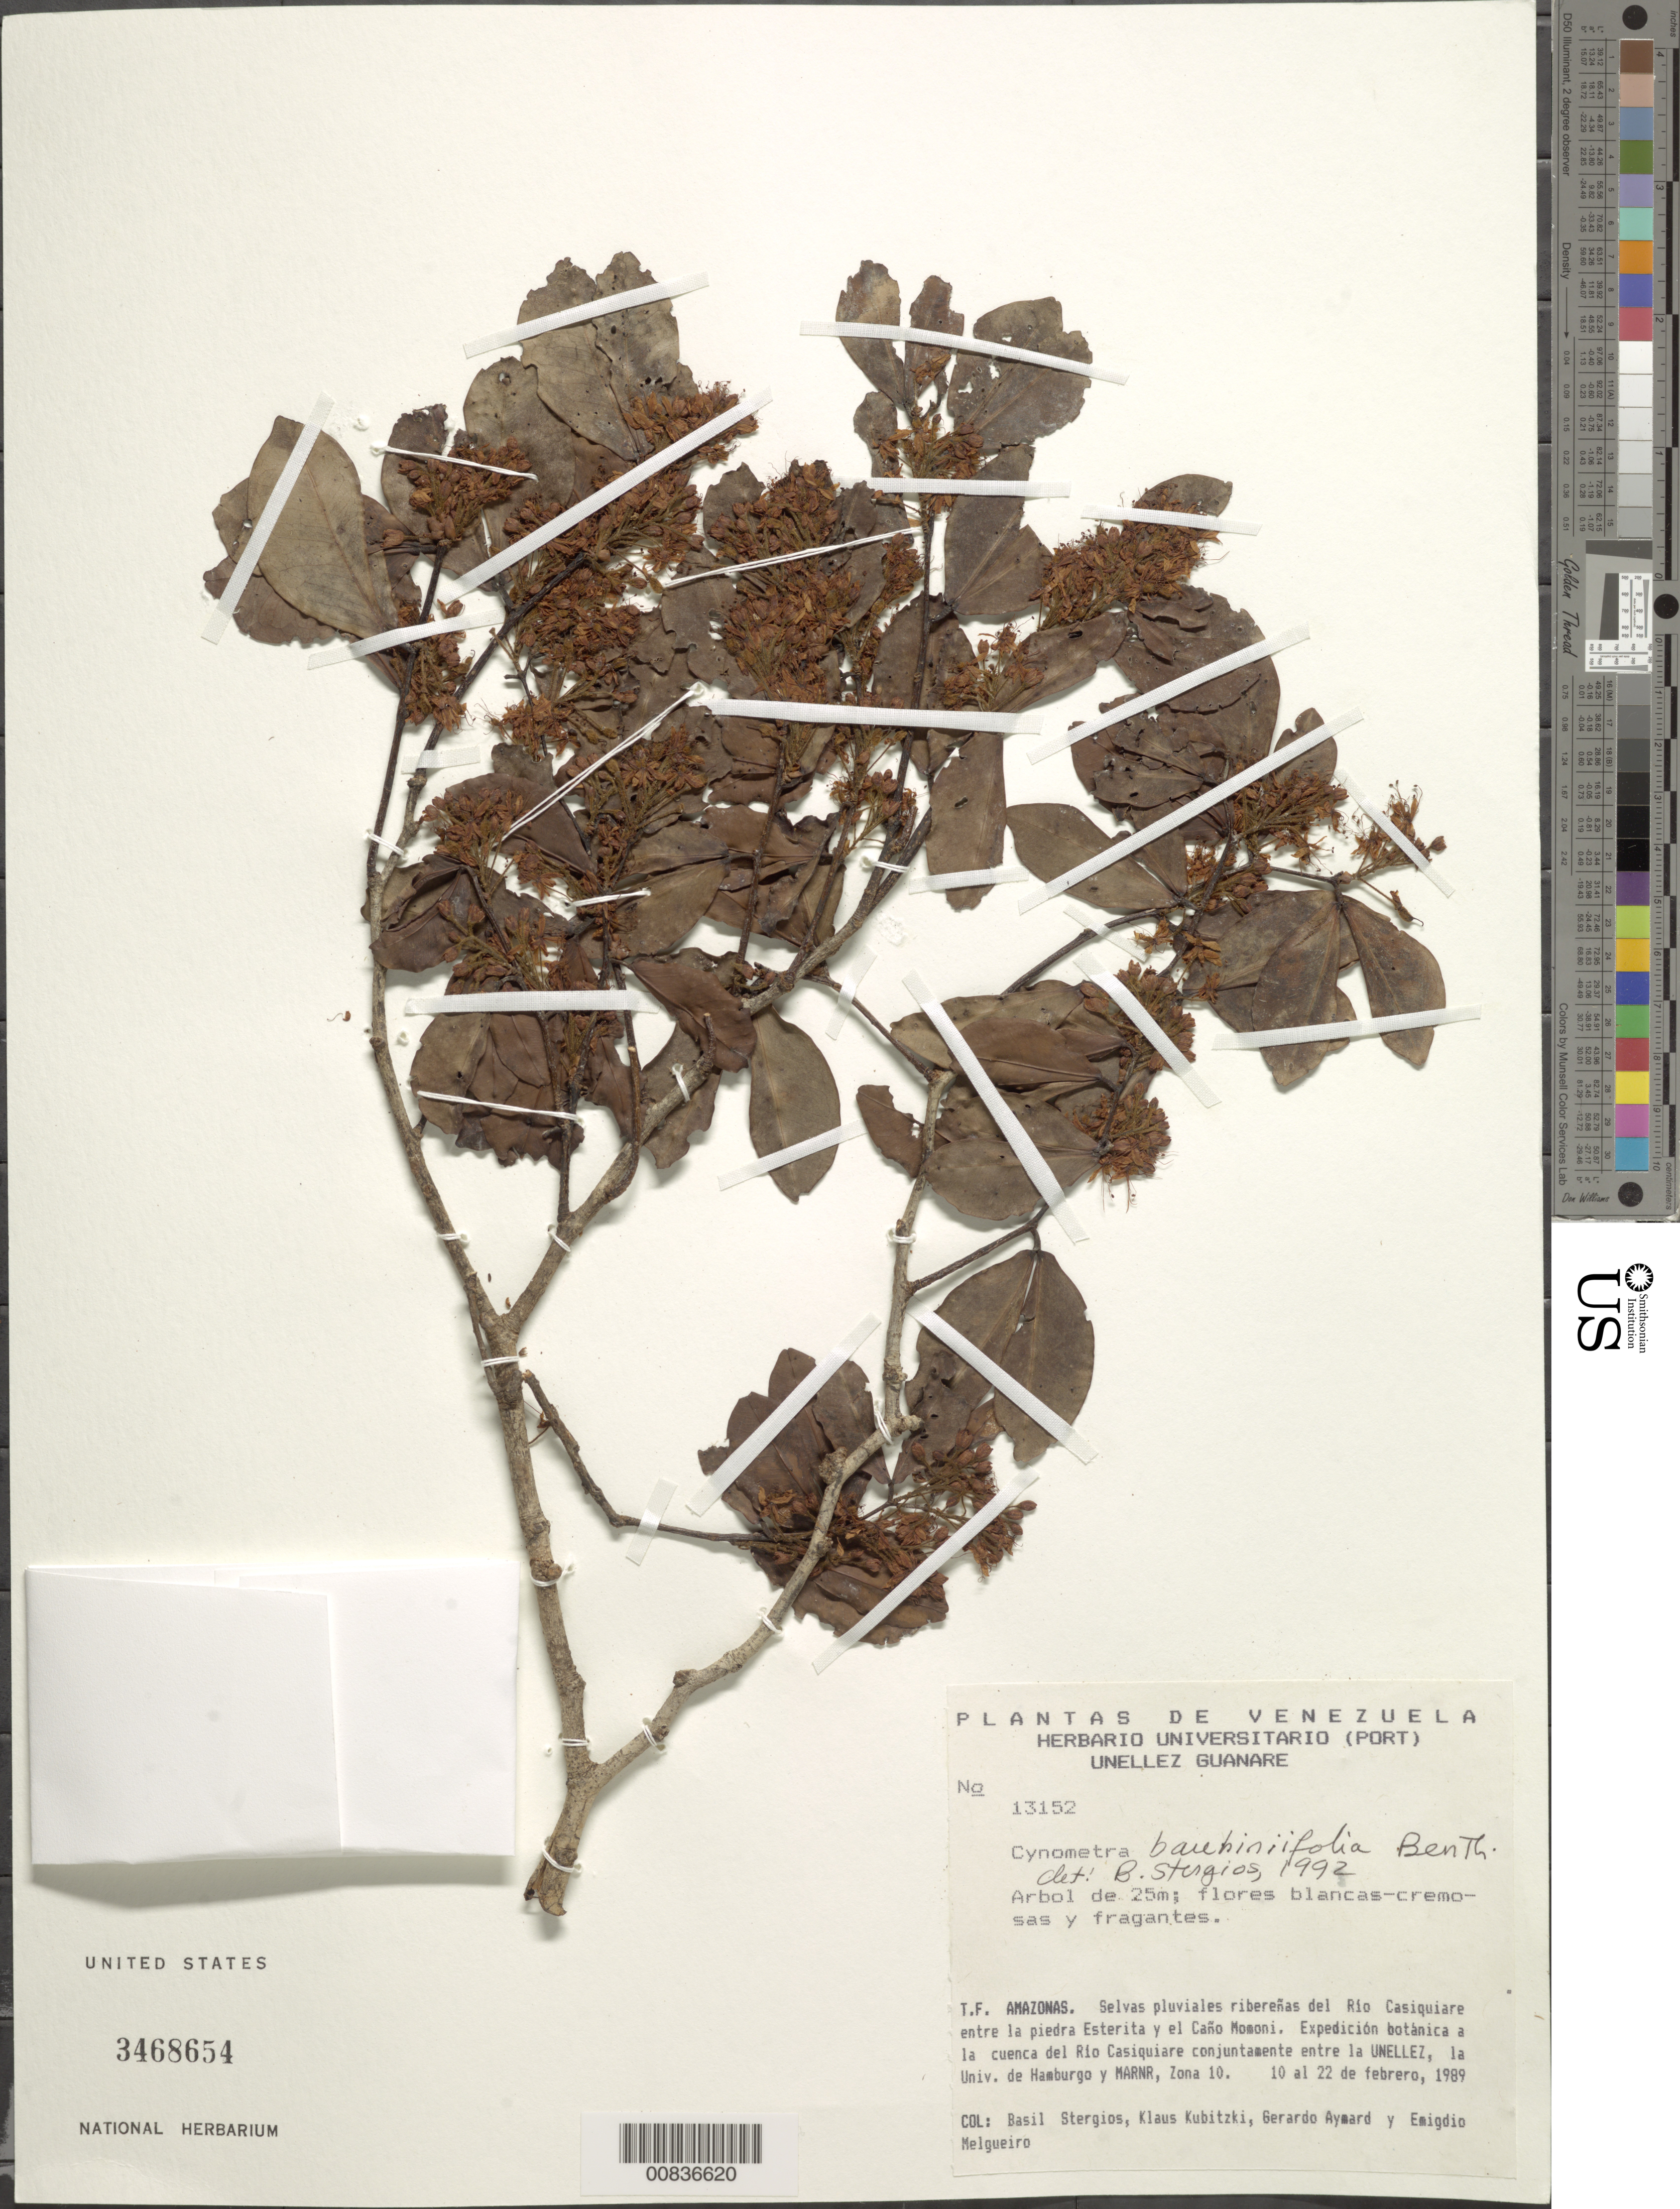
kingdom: Plantae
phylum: Tracheophyta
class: Magnoliopsida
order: Fabales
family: Fabaceae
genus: Cynometra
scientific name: Cynometra bauhiniifolia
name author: Benth.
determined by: Stergios, B. G.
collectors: B. G. Stergios, K. Kubitzki, G. A. Aymard & E. Melgueiro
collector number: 13152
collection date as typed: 10-Feb-89 to 22-Feb-89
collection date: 1989-02-10/1989-02-22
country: Venezuela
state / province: Amazonas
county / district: Río Negro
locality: Río Casiquiare, Guachapita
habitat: Selvas pluviales riberenas del río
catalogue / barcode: US 3468654